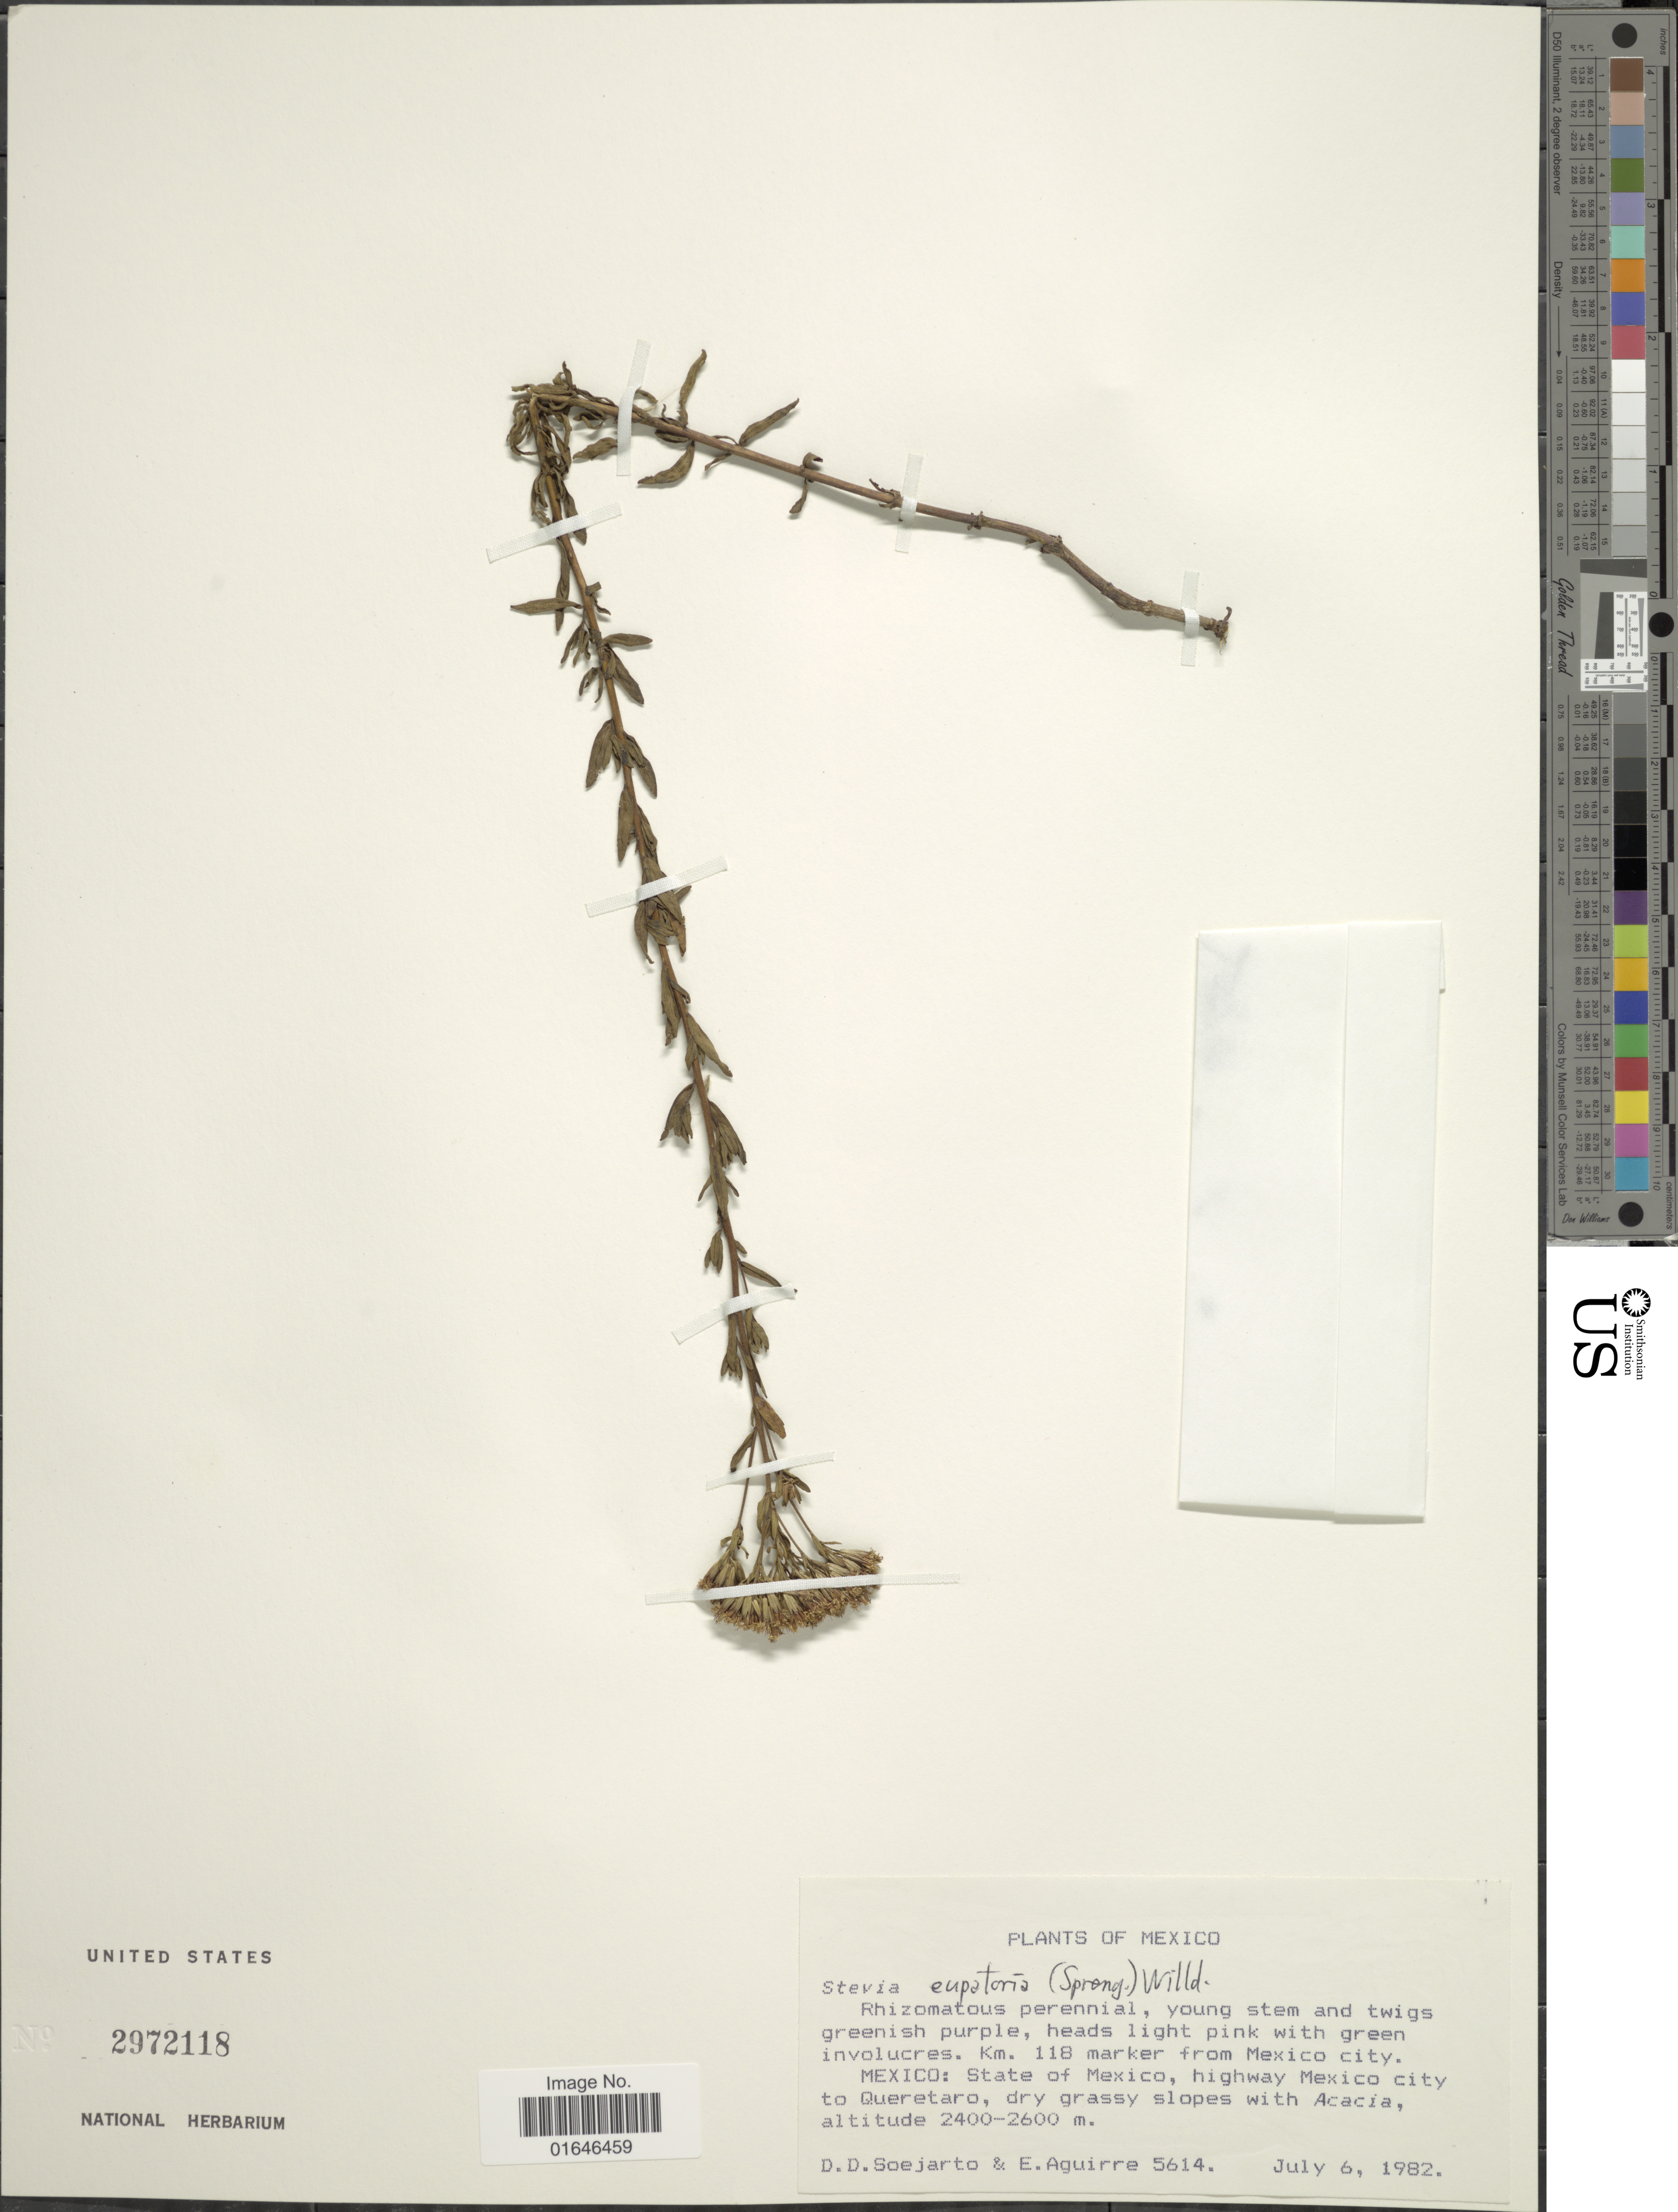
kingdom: Plantae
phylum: Tracheophyta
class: Magnoliopsida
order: Asterales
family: Asteraceae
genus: Stevia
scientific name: Stevia eupatoria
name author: (Spreng.) Willd.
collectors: E. Aguirre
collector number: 5614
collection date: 1982-07-06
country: Mexico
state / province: México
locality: Highway Mexico city to Queretaro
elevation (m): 2400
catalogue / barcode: US 2972118